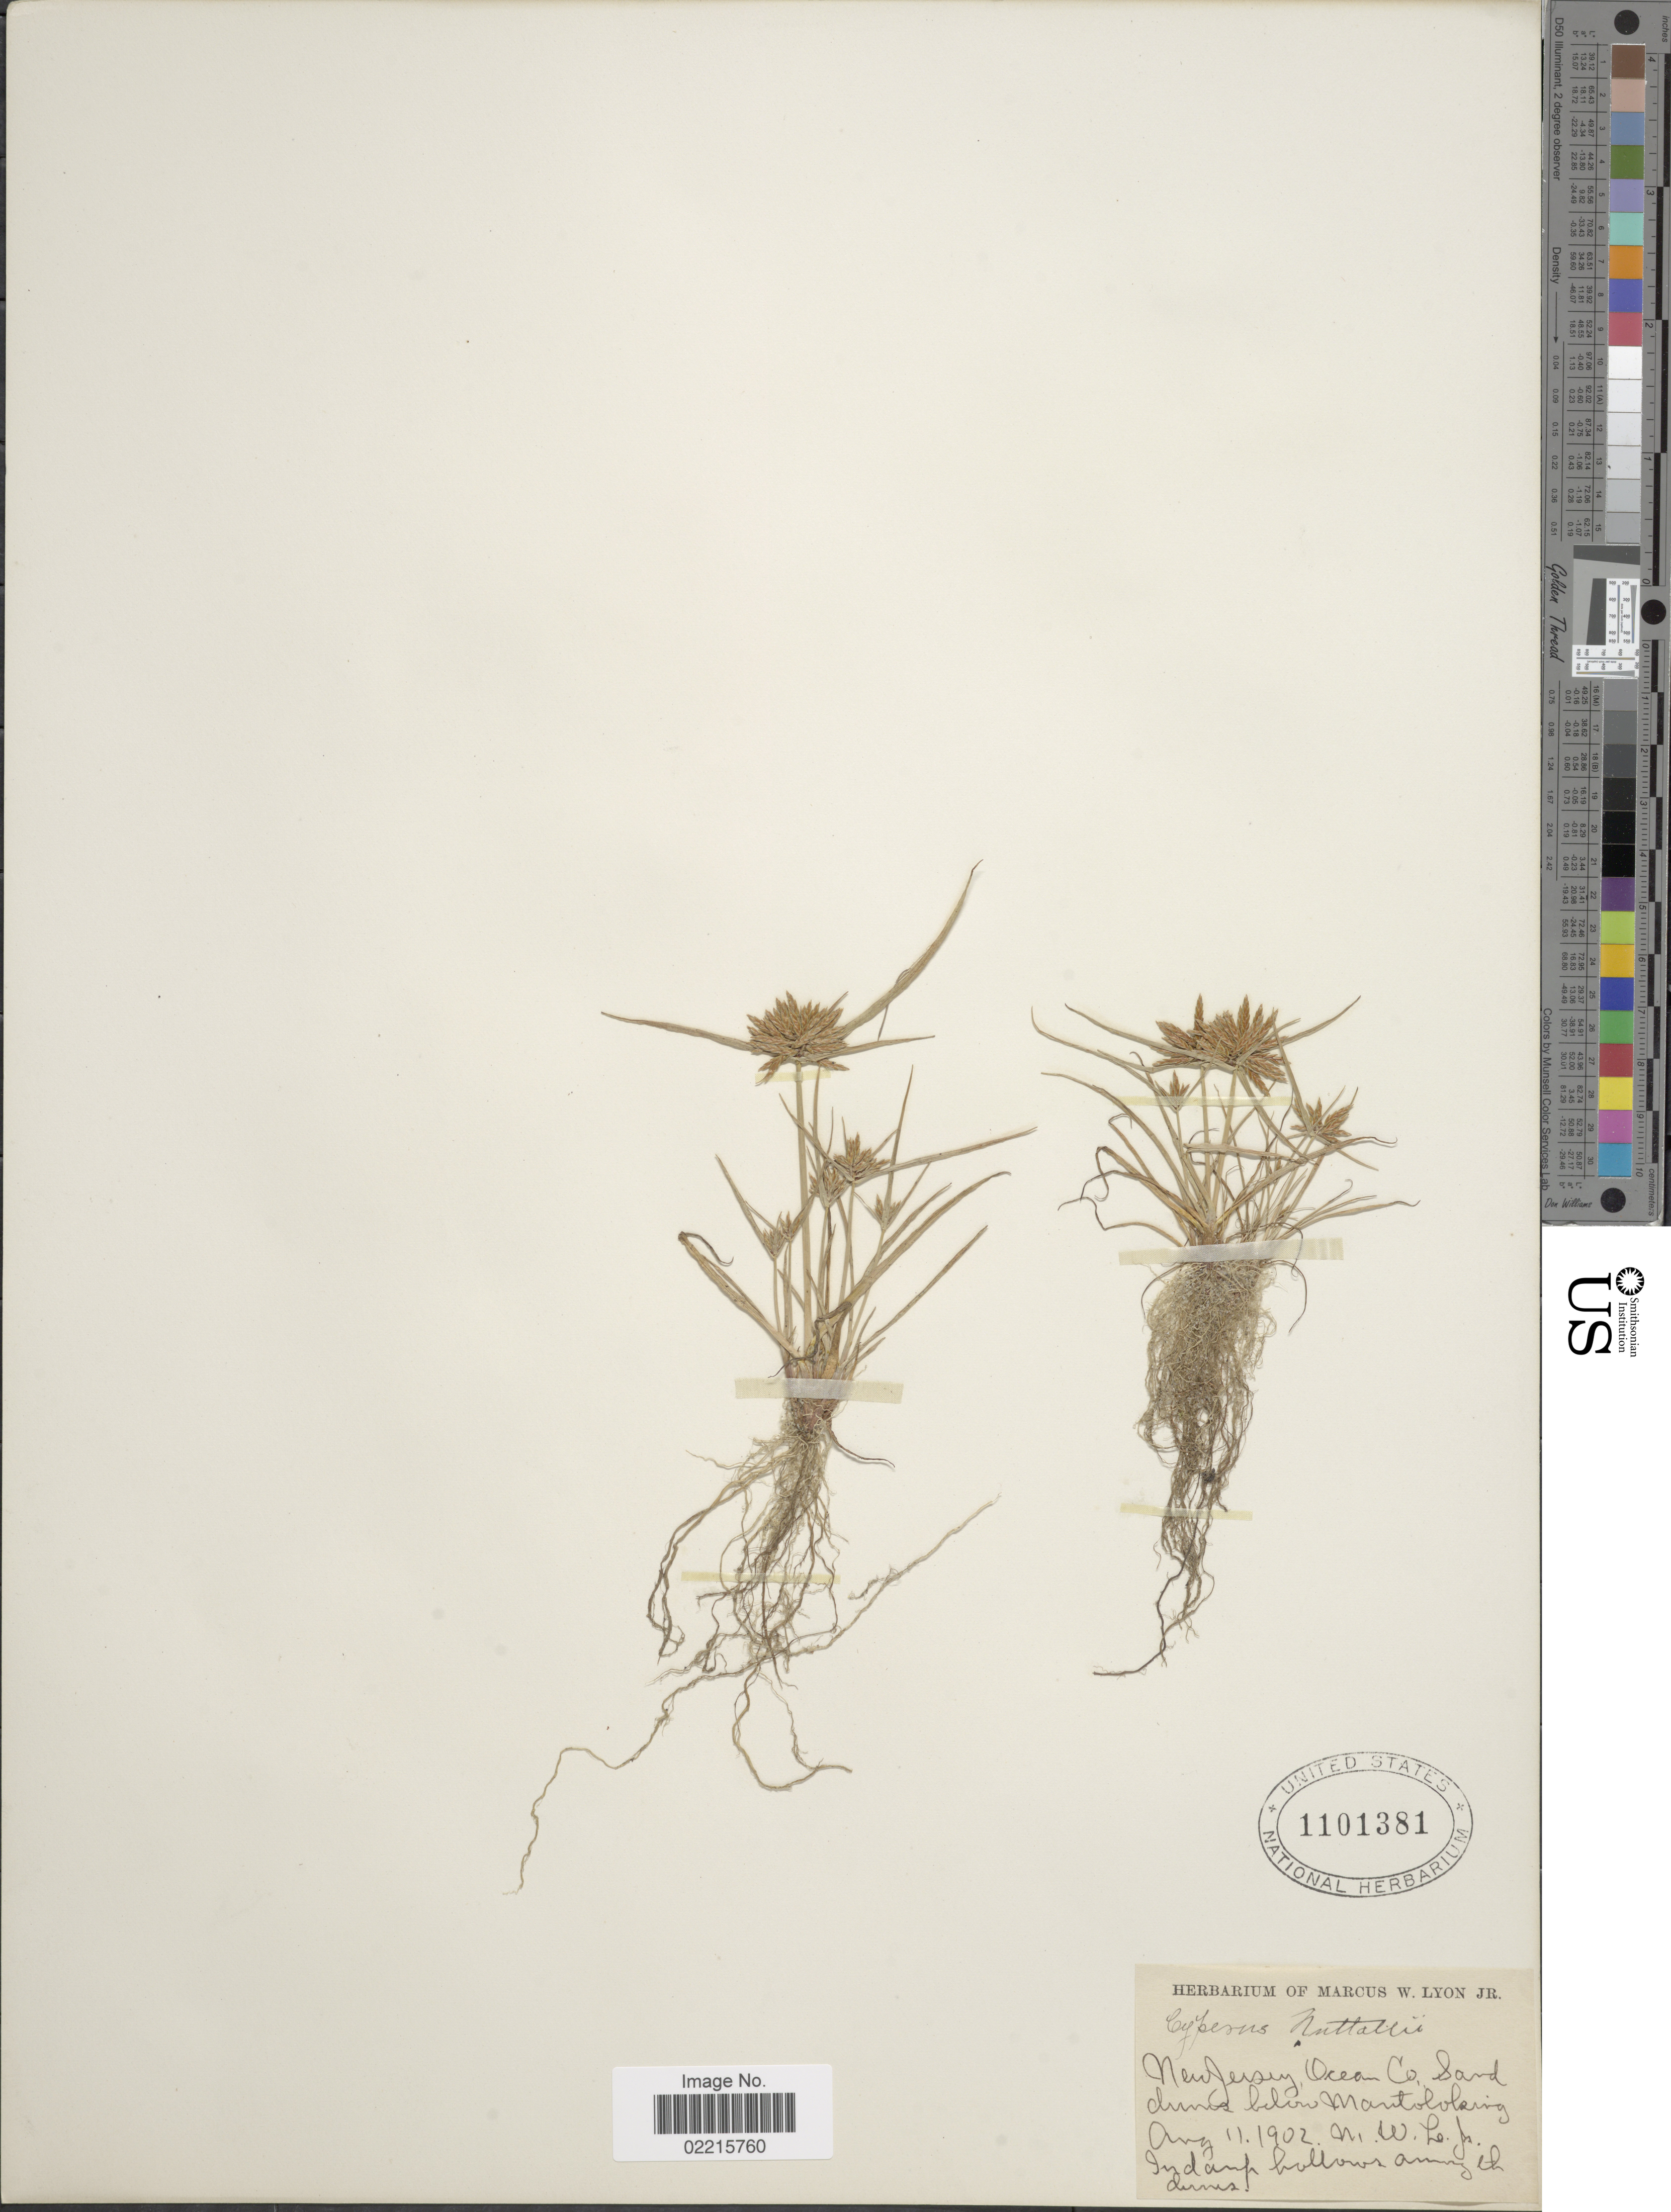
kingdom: Plantae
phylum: Tracheophyta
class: Liliopsida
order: Poales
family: Cyperaceae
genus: Cyperus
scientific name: Cyperus filicinus Vahl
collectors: M. Lyon Jr.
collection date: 1902-08-11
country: United States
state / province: New Jersey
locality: Ocean Co. Sand dunes below Mantoloking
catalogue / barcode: US 1101381